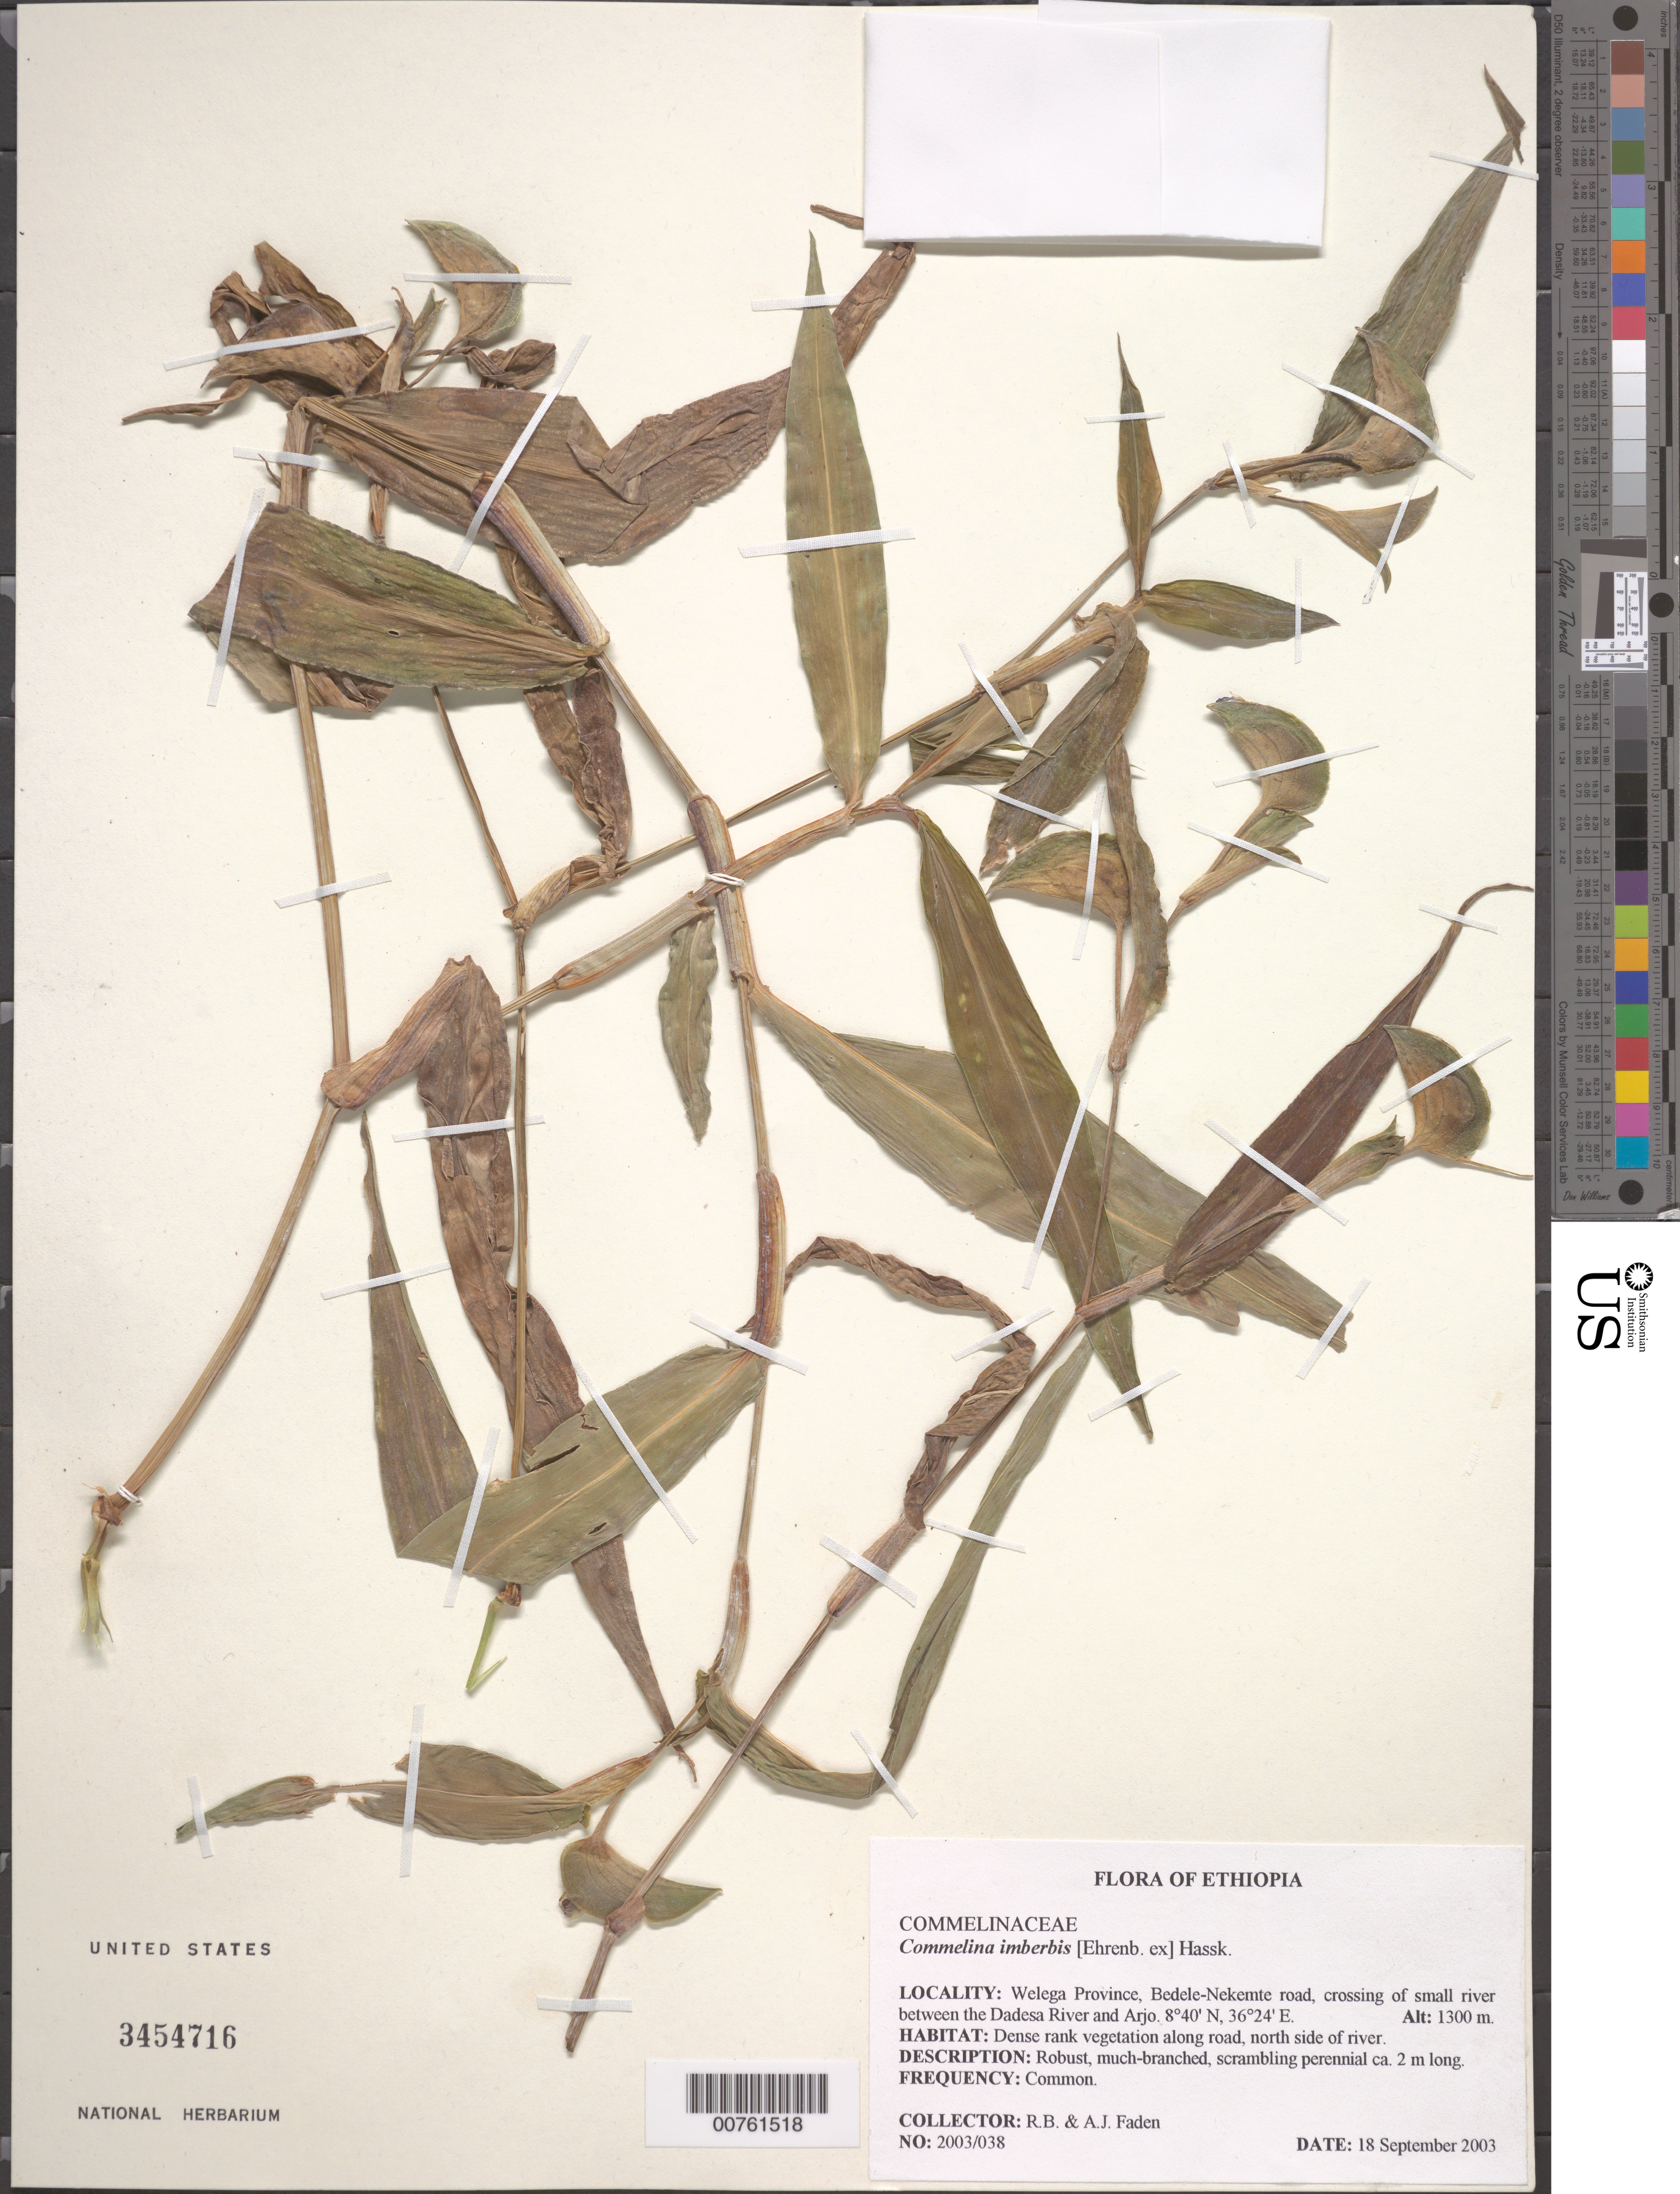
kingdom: Plantae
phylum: Tracheophyta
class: Liliopsida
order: Commelinales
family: Commelinaceae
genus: Commelina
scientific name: Commelina imberbis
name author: Ehrenb. ex Hassk.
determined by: Faden, Robert B., (US), Smithsonian Institution - National Museum of Natural History (UNITED STATES)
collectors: R. B. Faden & A. J. Faden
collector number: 2003/038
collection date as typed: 18 Sep 2003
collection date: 2003-09-18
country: Ethiopia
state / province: Oromiya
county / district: Welega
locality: Bedele-Nekemte road, crossing of small river between the Dadesa River and Arjo.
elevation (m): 1300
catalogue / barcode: US 3454716